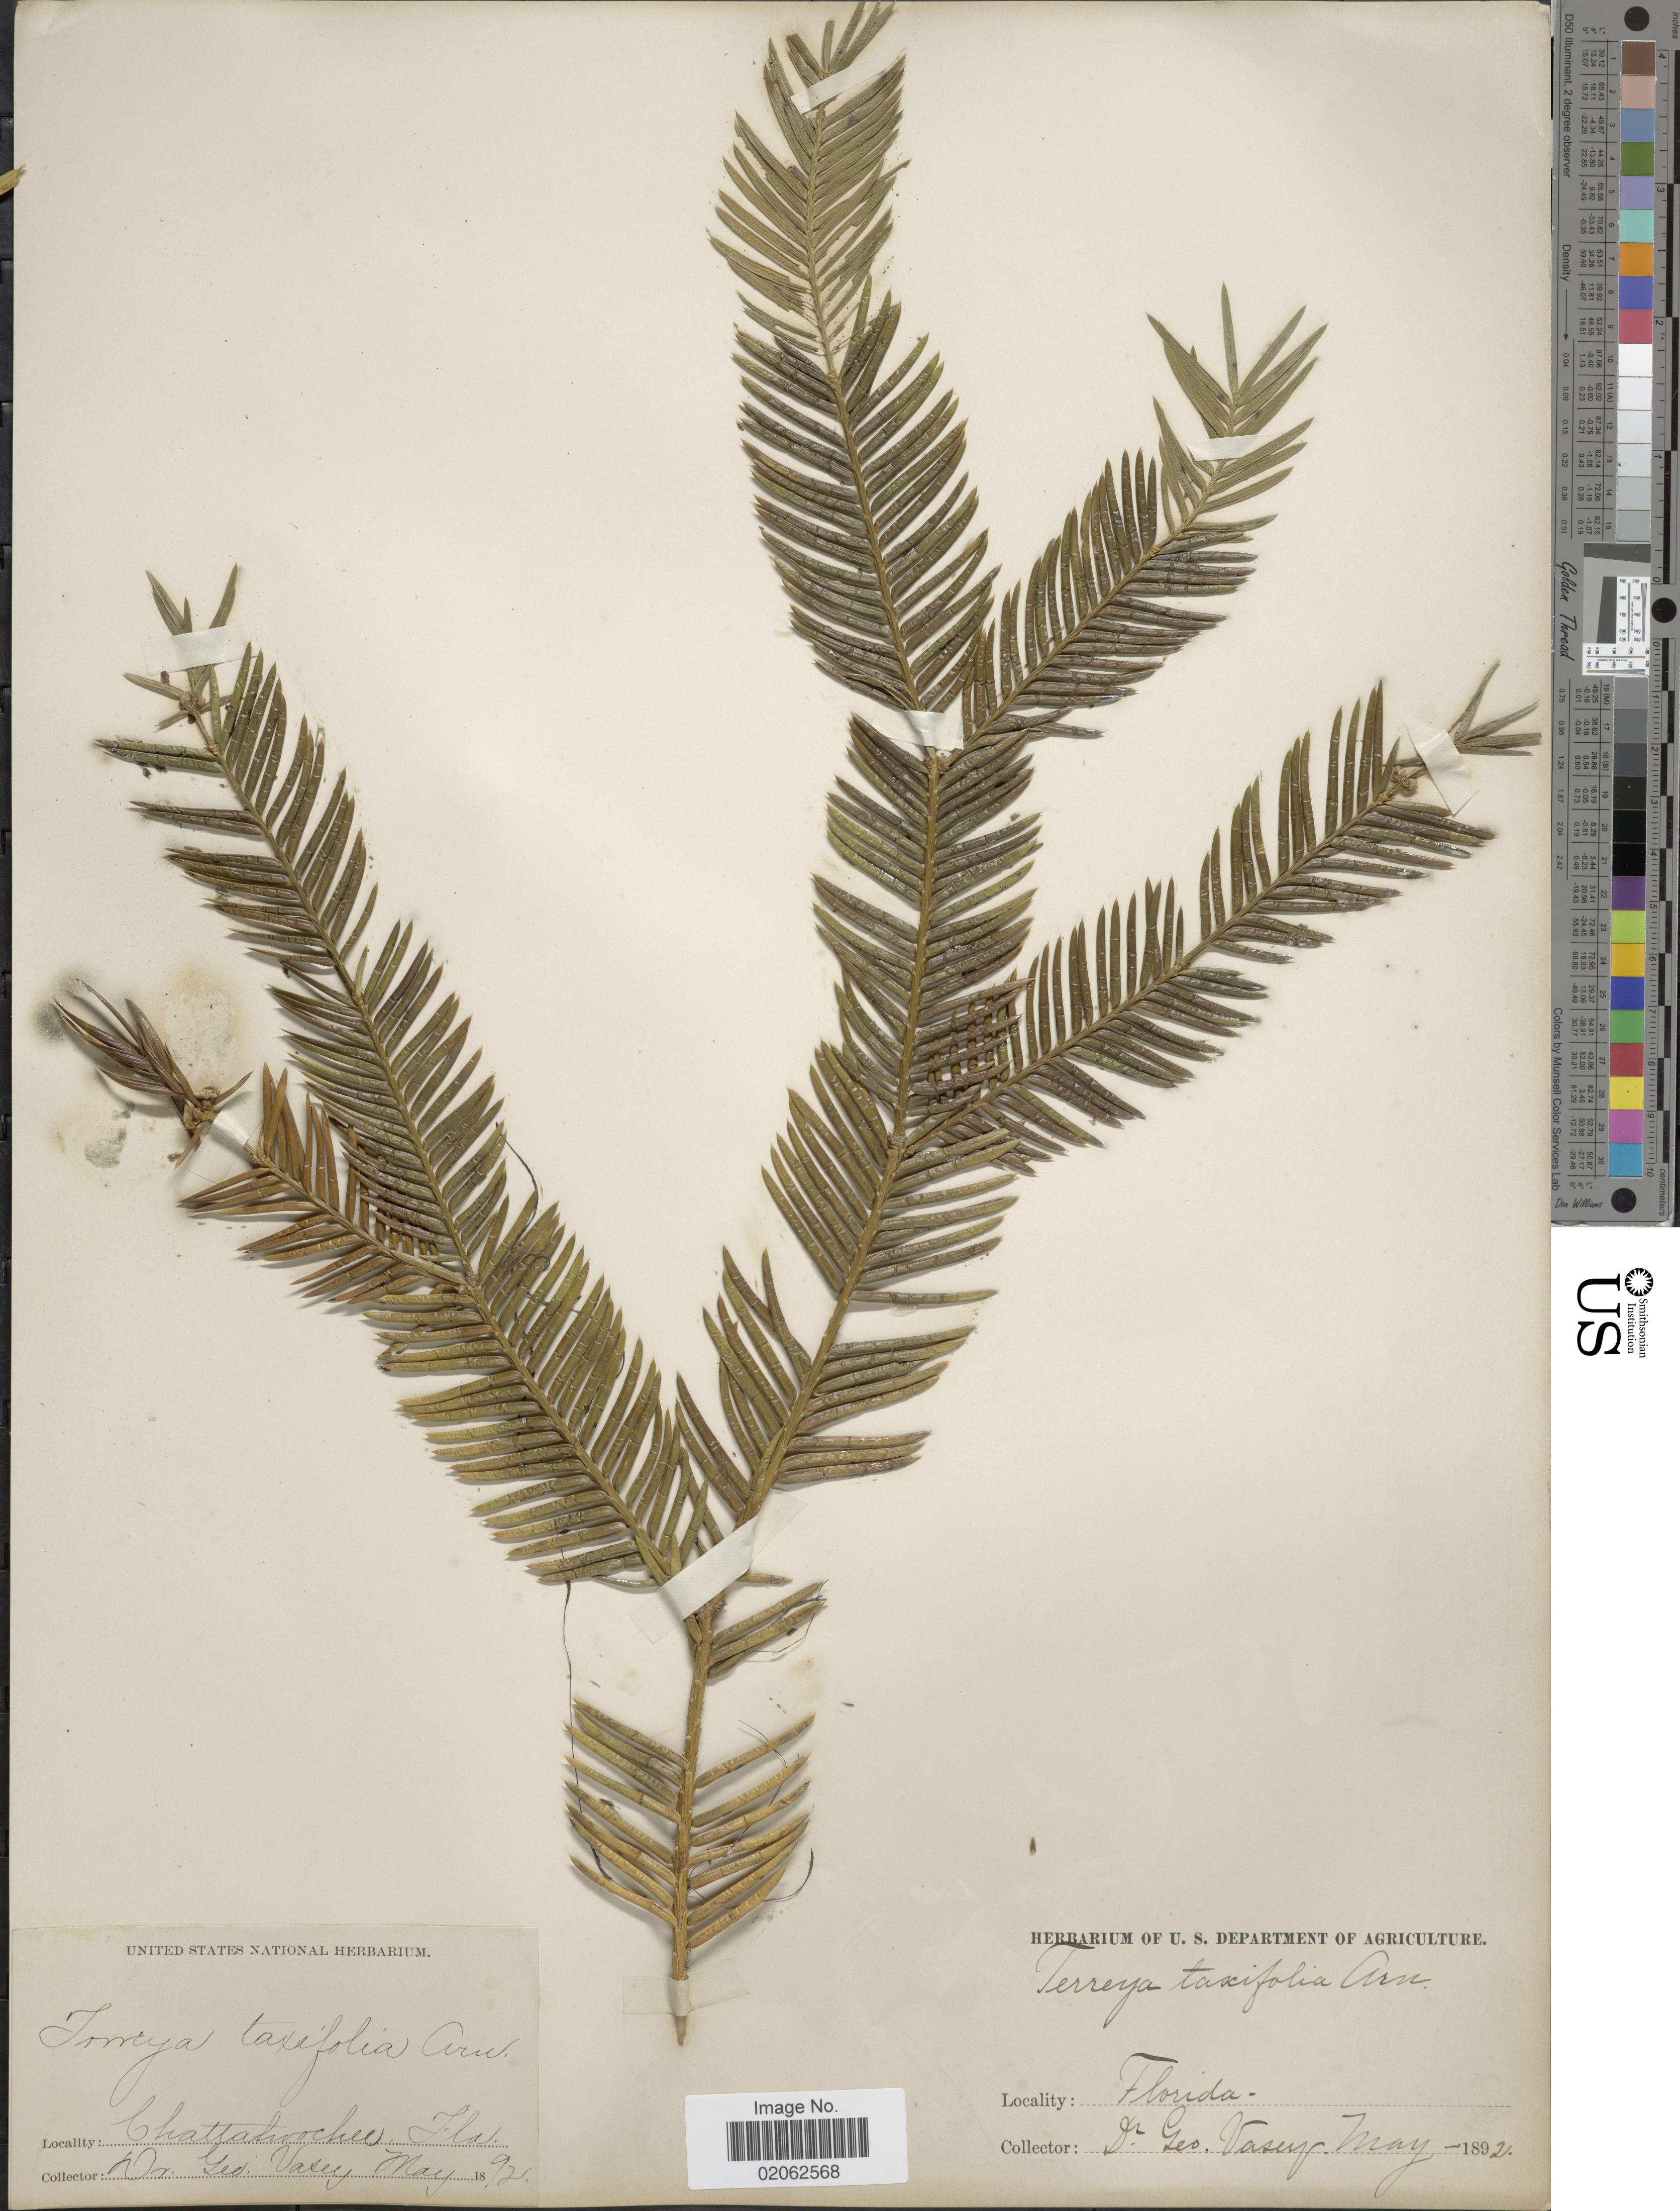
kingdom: Plantae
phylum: Tracheophyta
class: Pinopsida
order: Pinales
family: Taxaceae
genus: Torreya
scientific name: Torreya taxifolia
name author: Arn.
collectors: G. Vasey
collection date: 1892-05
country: United States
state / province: Florida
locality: Chattahoochee